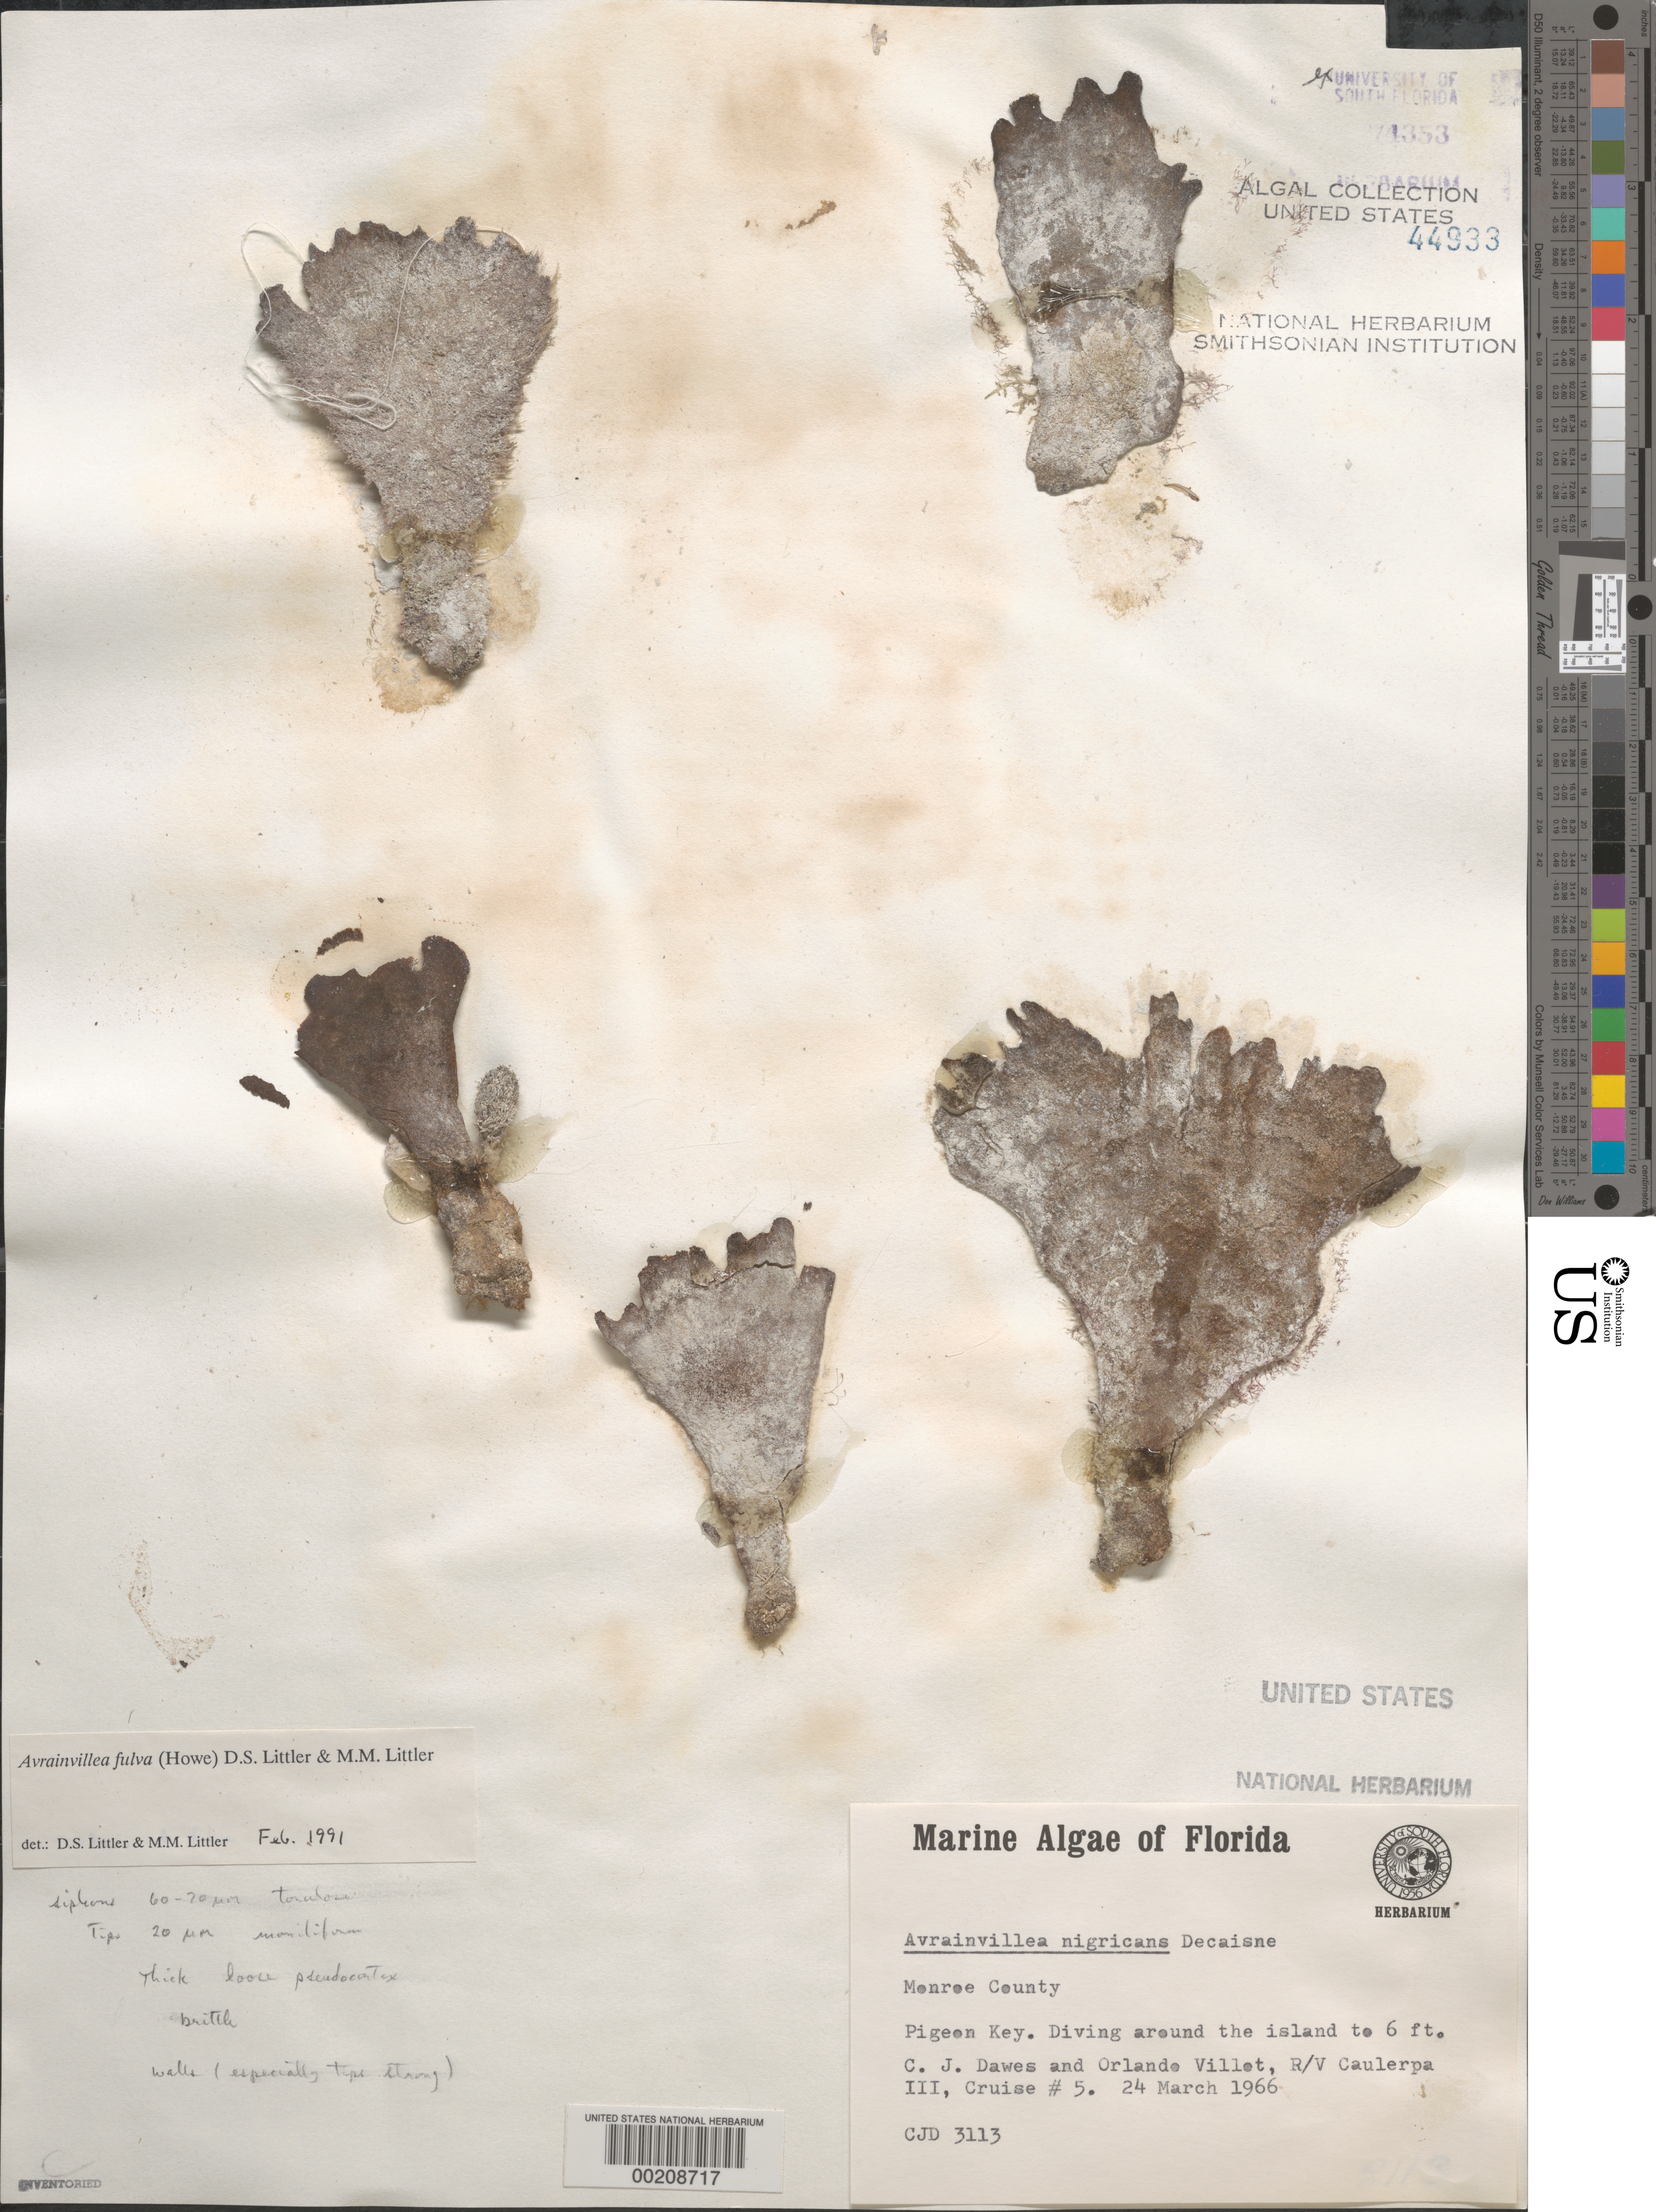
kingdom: Plantae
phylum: Chlorophyta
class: Ulvophyceae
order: Bryopsidales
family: Dichotomosiphonaceae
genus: Avrainvillea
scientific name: Avrainvillea fulva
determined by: Littler, D. S.; Littler, M. M.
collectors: C. Dawes & O. Villot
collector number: Cjd 3113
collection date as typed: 24 Mar 1966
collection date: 1966-03-24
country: United States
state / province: Florida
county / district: Monroe County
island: Pigeon Key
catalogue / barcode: US 44933